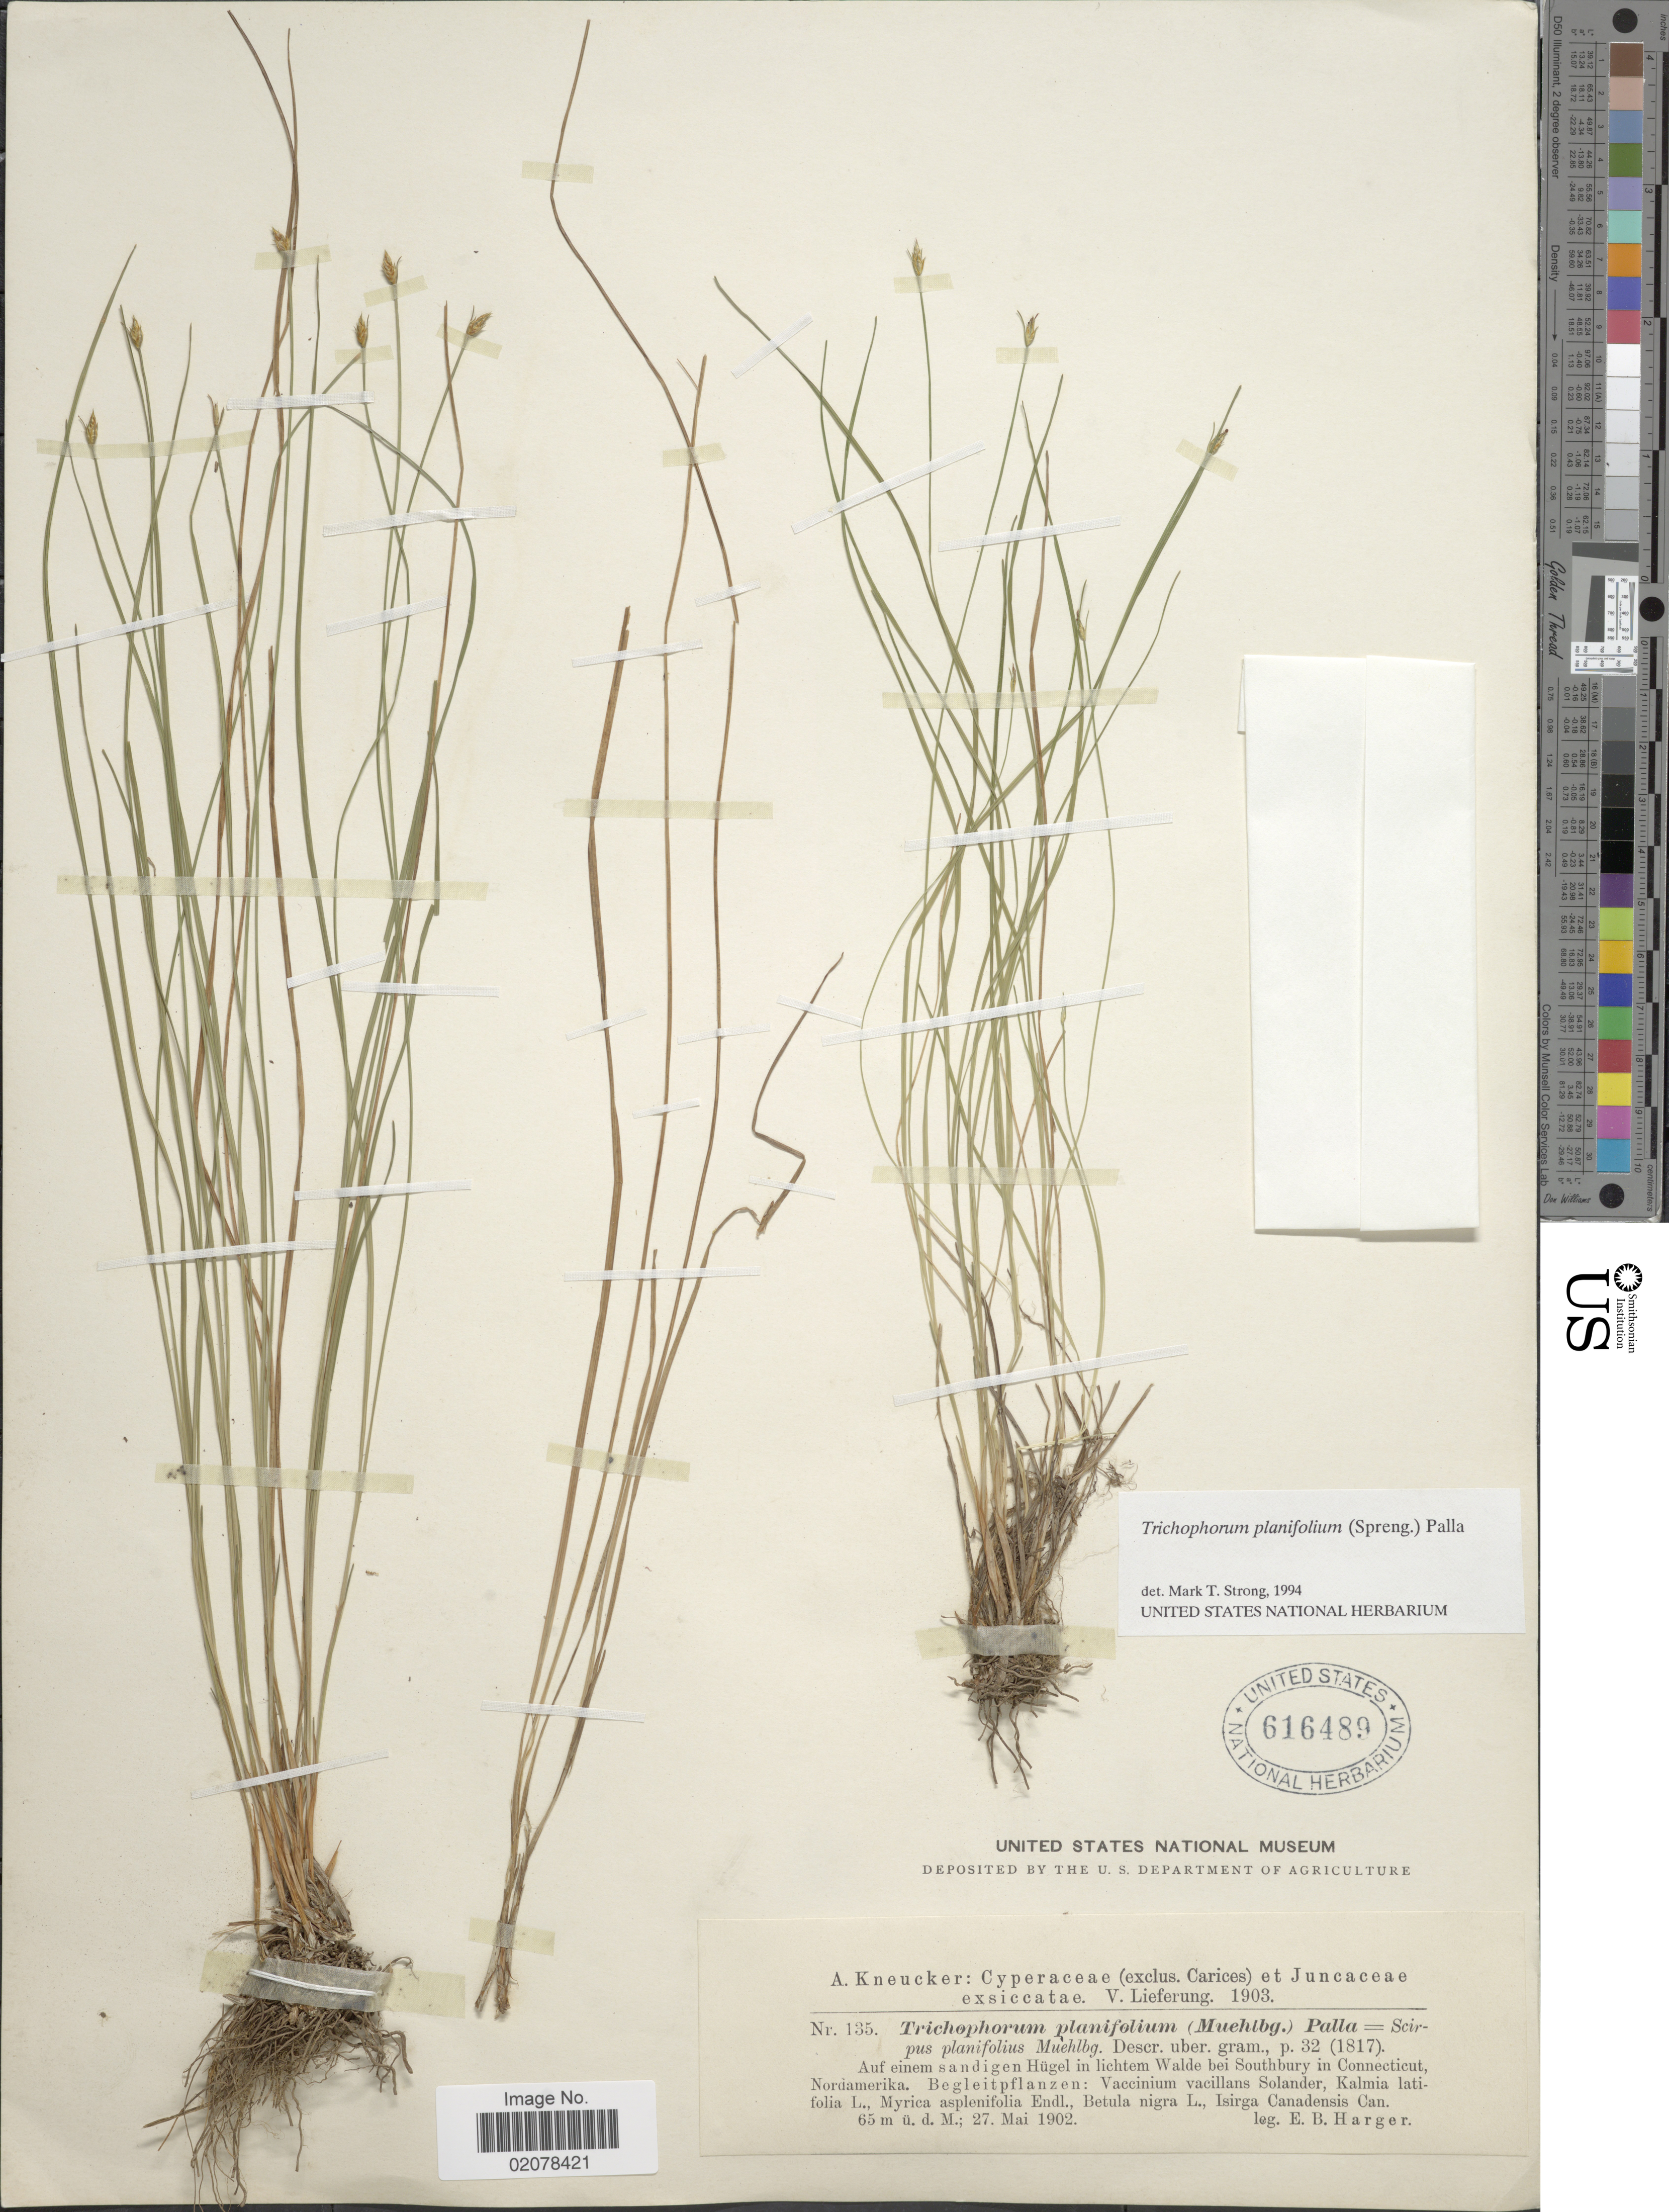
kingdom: Plantae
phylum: Tracheophyta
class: Liliopsida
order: Poales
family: Cyperaceae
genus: Trichophorum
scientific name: Trichophorum planifolium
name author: (Spreng.) Palla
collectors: E. B. Harger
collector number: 135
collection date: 1902-05-27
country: United States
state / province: Connecticut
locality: Auf einem sandigen Hugel in lichtem Walde bei Southbury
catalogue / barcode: US 616489